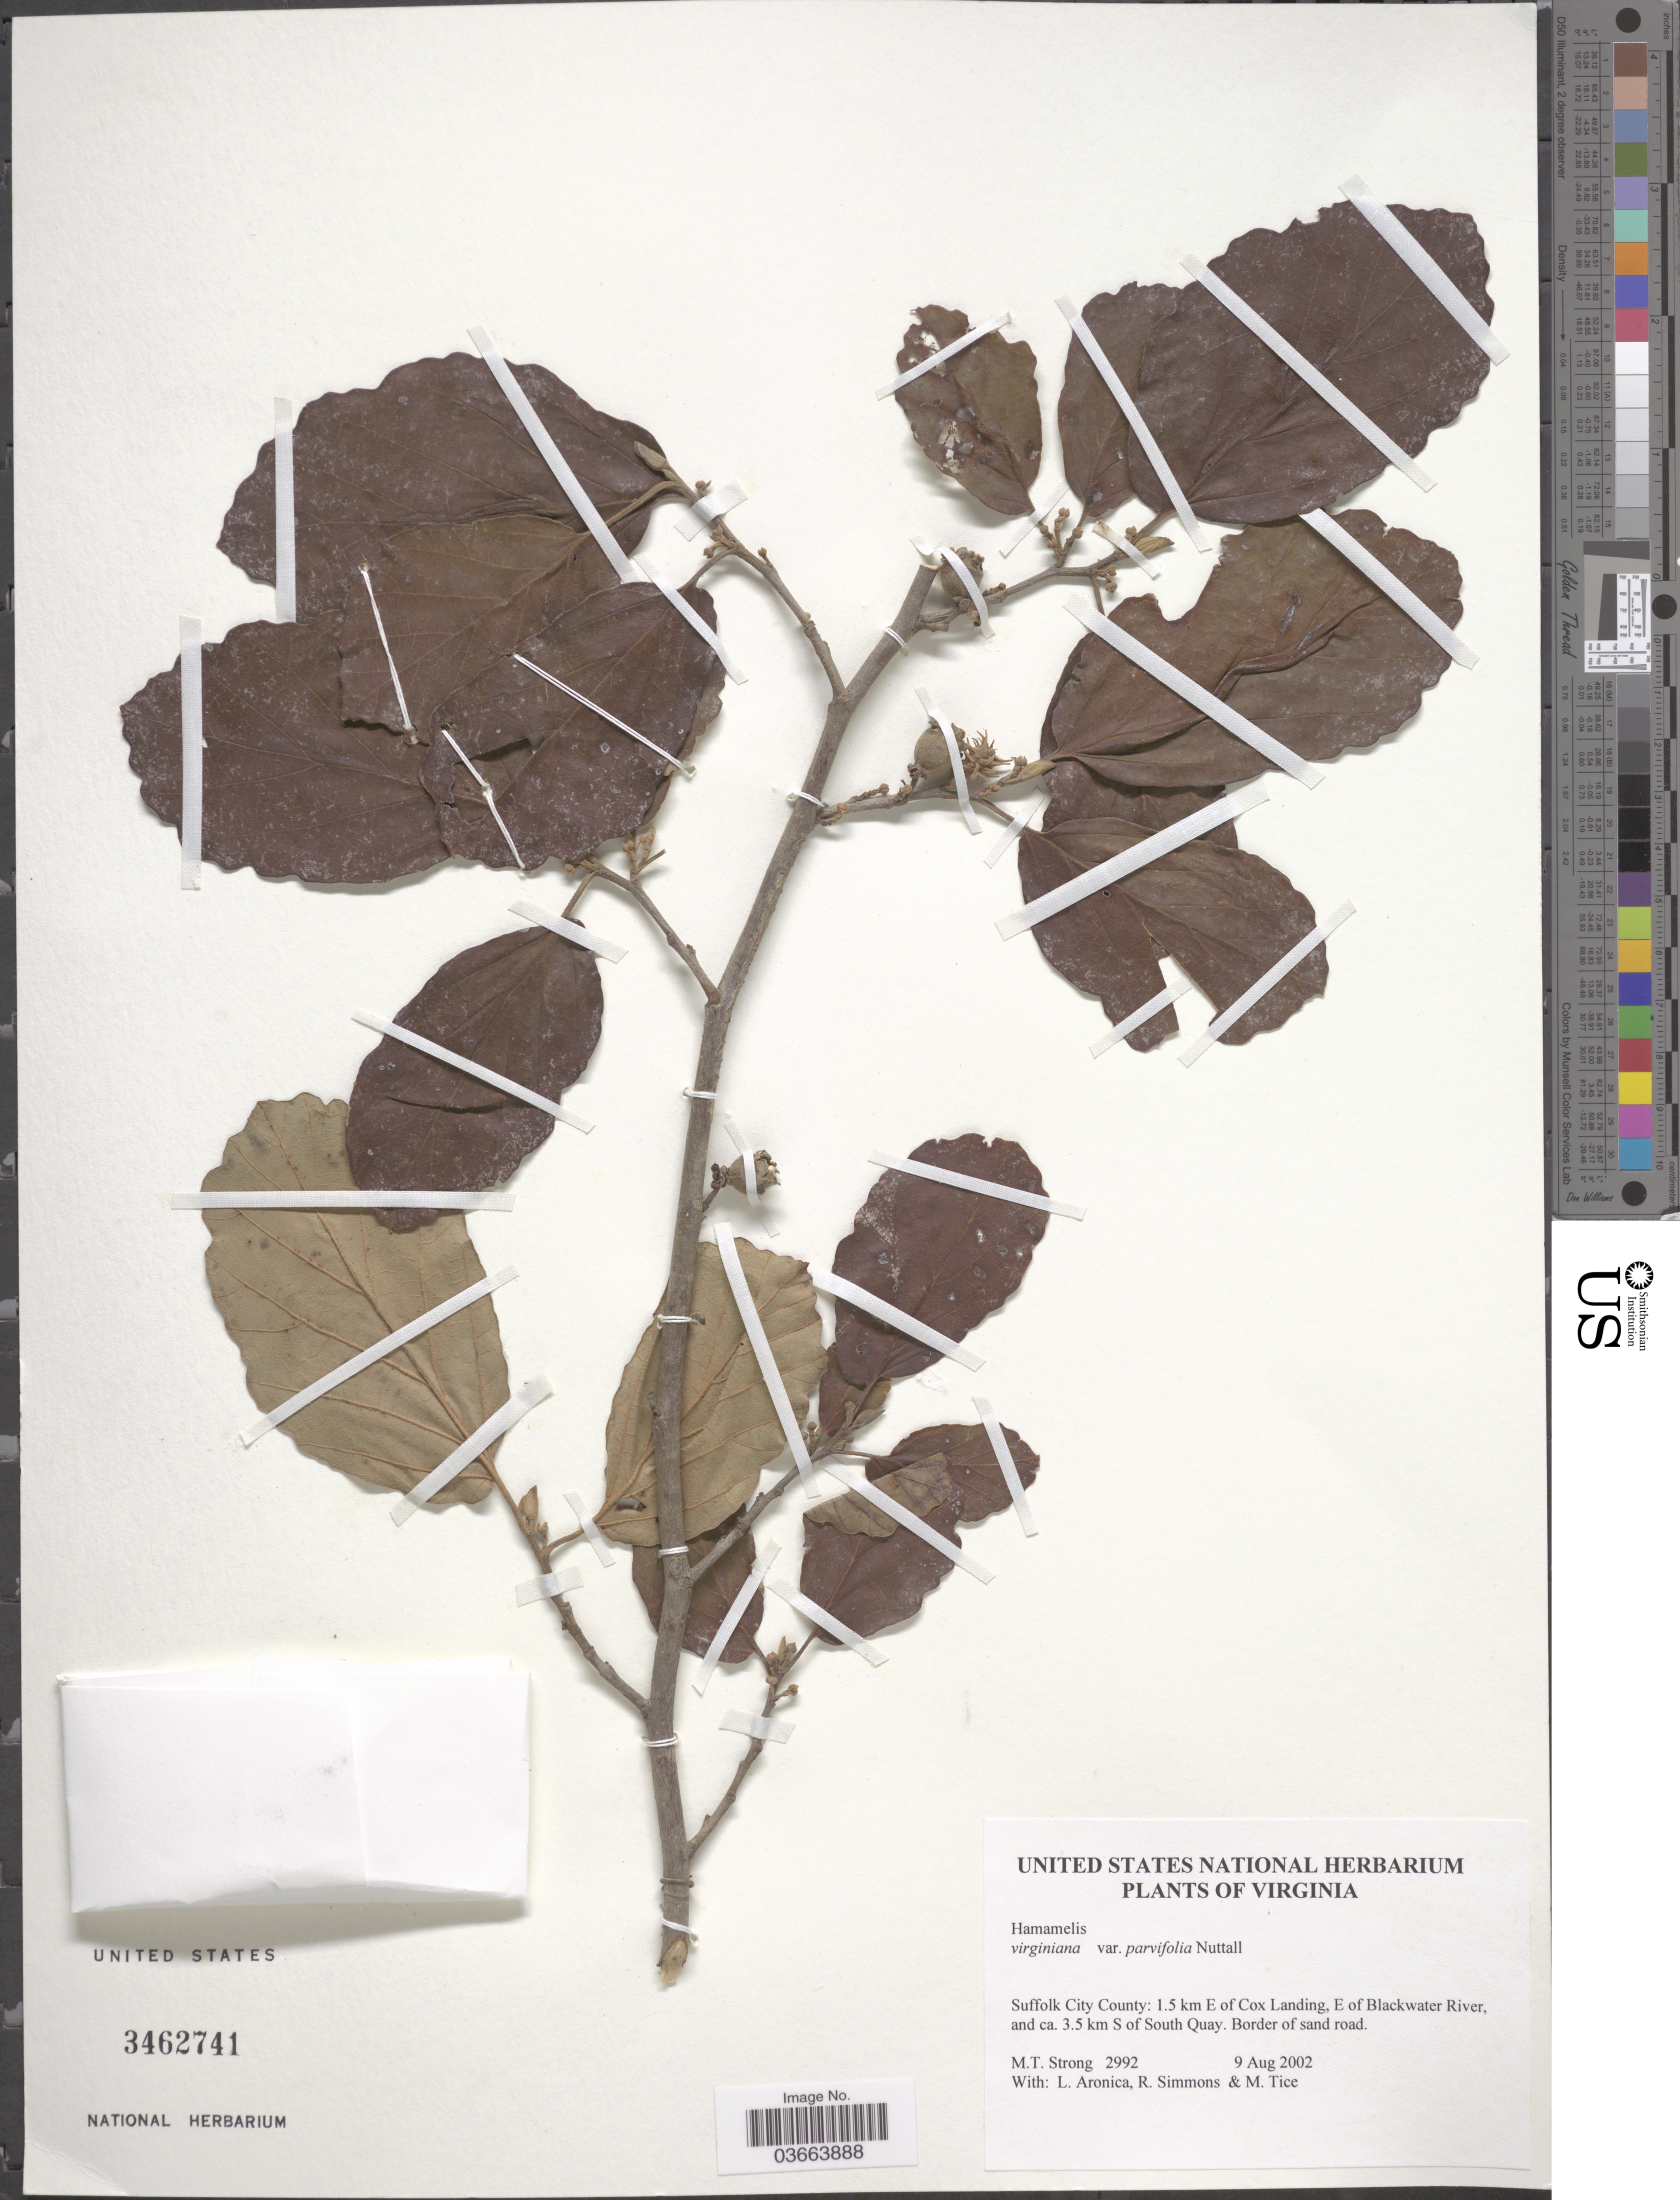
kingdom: Plantae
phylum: Tracheophyta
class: Magnoliopsida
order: Saxifragales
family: Hamamelidaceae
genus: Hamamelis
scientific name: Hamamelis virginiana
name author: L.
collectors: M. T. Strong, L. Aronica, R. Simmons & M. Tice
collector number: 2992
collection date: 2002-08-09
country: United States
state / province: Virginia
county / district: City of Suffolk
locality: Suffolk City County: 1.5 km E of Cox Landing, E of Blackwater River, and ca 3.5 km S of South Quay. Border of sand road.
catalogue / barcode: US 3462741